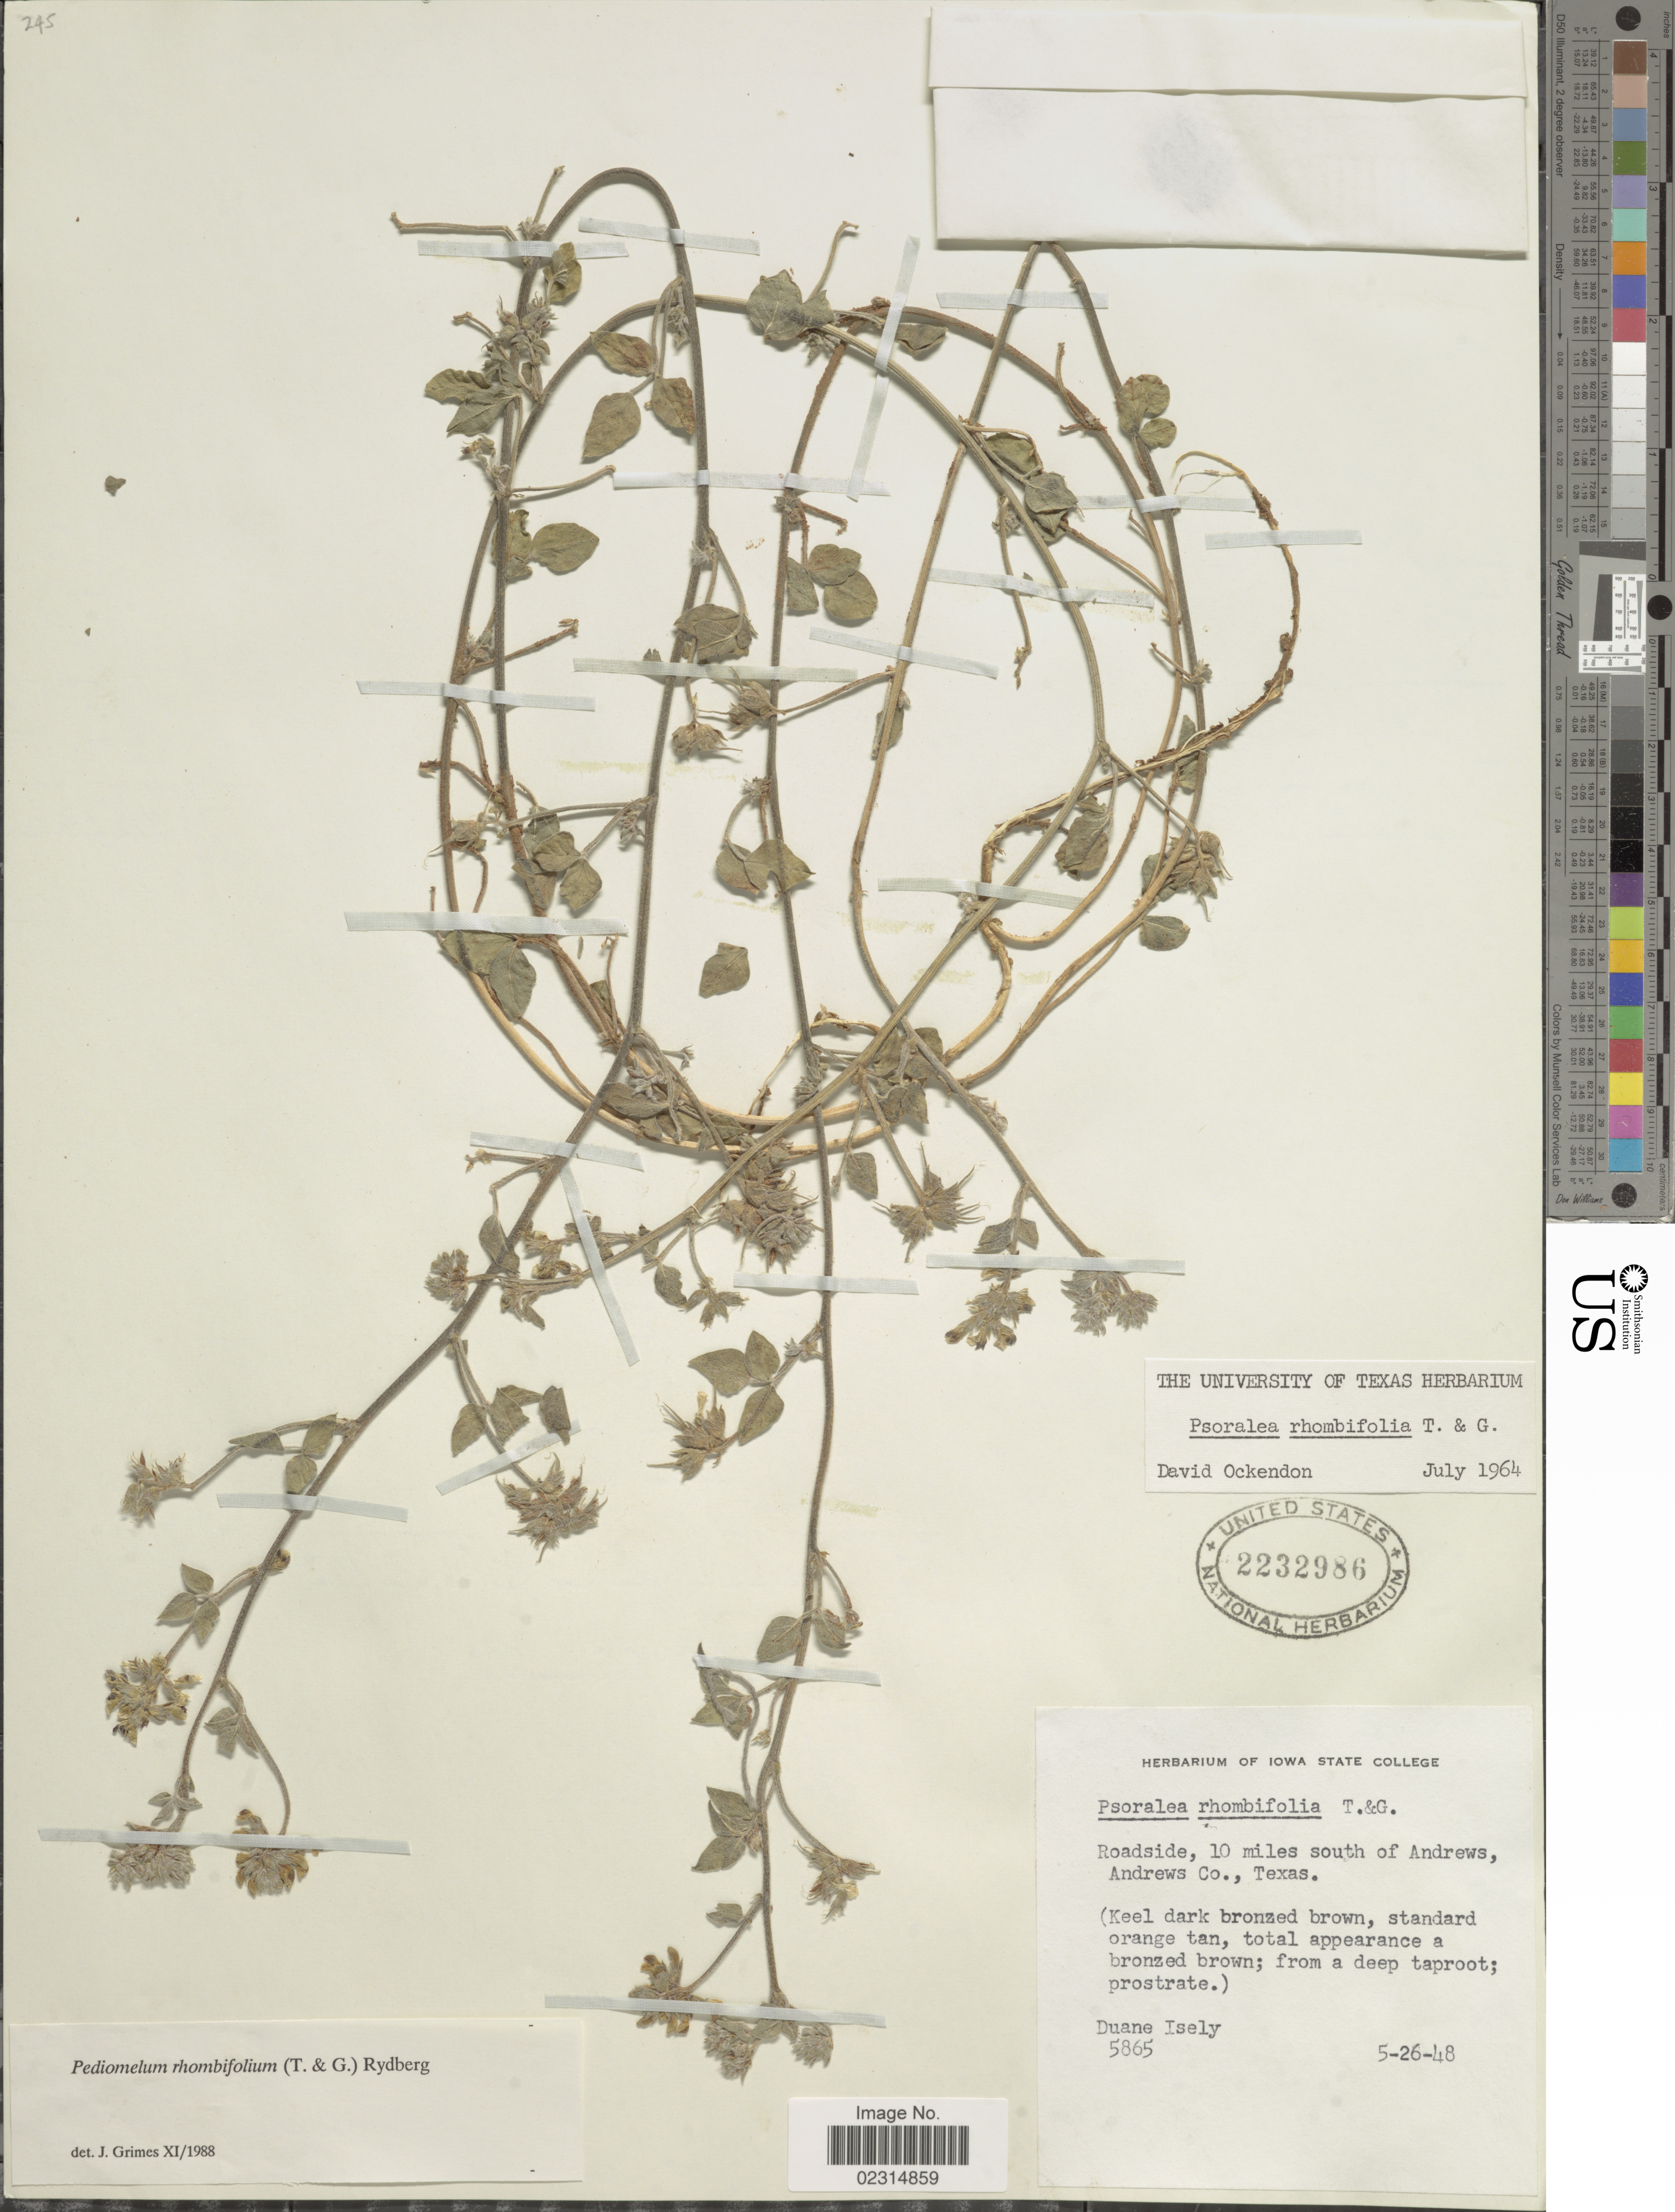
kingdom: Plantae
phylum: Tracheophyta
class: Magnoliopsida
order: Fabales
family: Fabaceae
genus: Pediomelum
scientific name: Pediomelum rhombifolium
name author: (Torr. & A. Gray) Rydb.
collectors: D. Isely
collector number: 5865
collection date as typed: Transcribed d/m/y: 26/5/48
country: United States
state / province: Texas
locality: Roadside, 10 miles south of Andrews, Andrews Co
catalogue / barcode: US 2232986